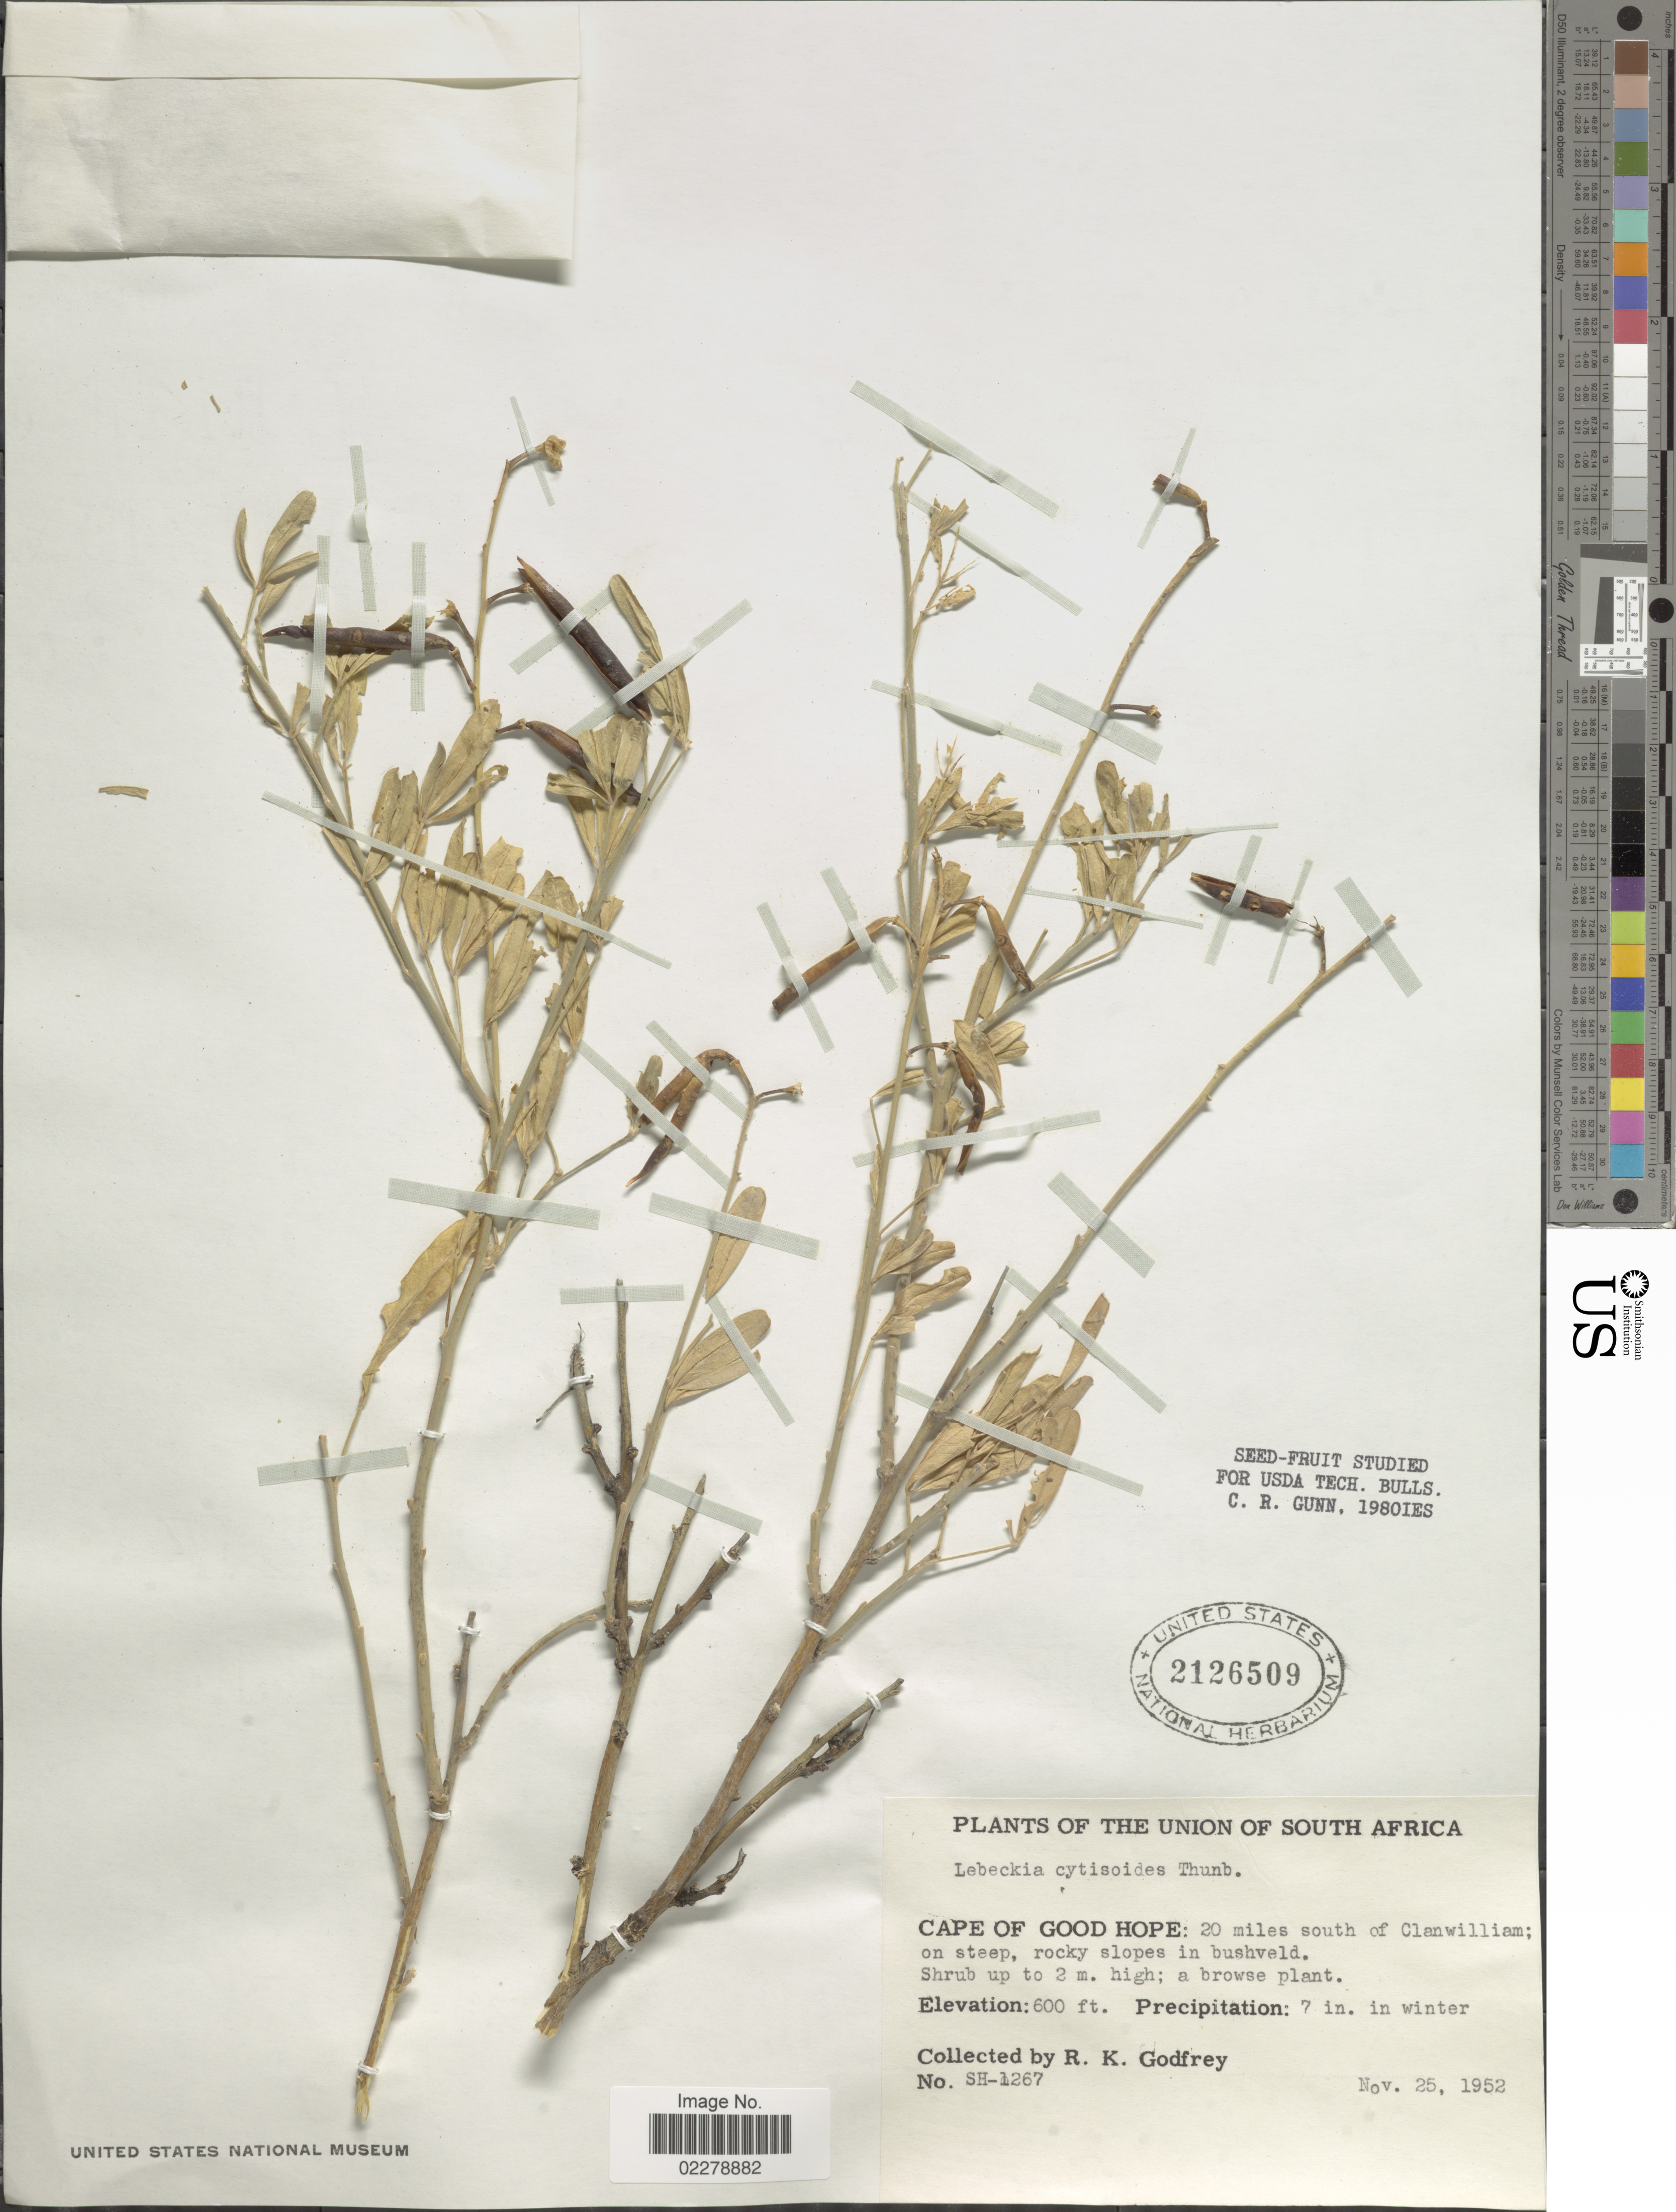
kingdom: Plantae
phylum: Tracheophyta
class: Magnoliopsida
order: Fabales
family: Fabaceae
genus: Lebeckia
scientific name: Lebeckia cytisoides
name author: Thunb.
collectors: R. K. Godfrey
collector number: SH1267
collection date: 1952-11-25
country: South Africa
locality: The Union of South Africa. Cape of Good Hope: 20 miles south of Clanwilliam; on steep, rocky slopes in bushveld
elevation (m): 183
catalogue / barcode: US 2126509